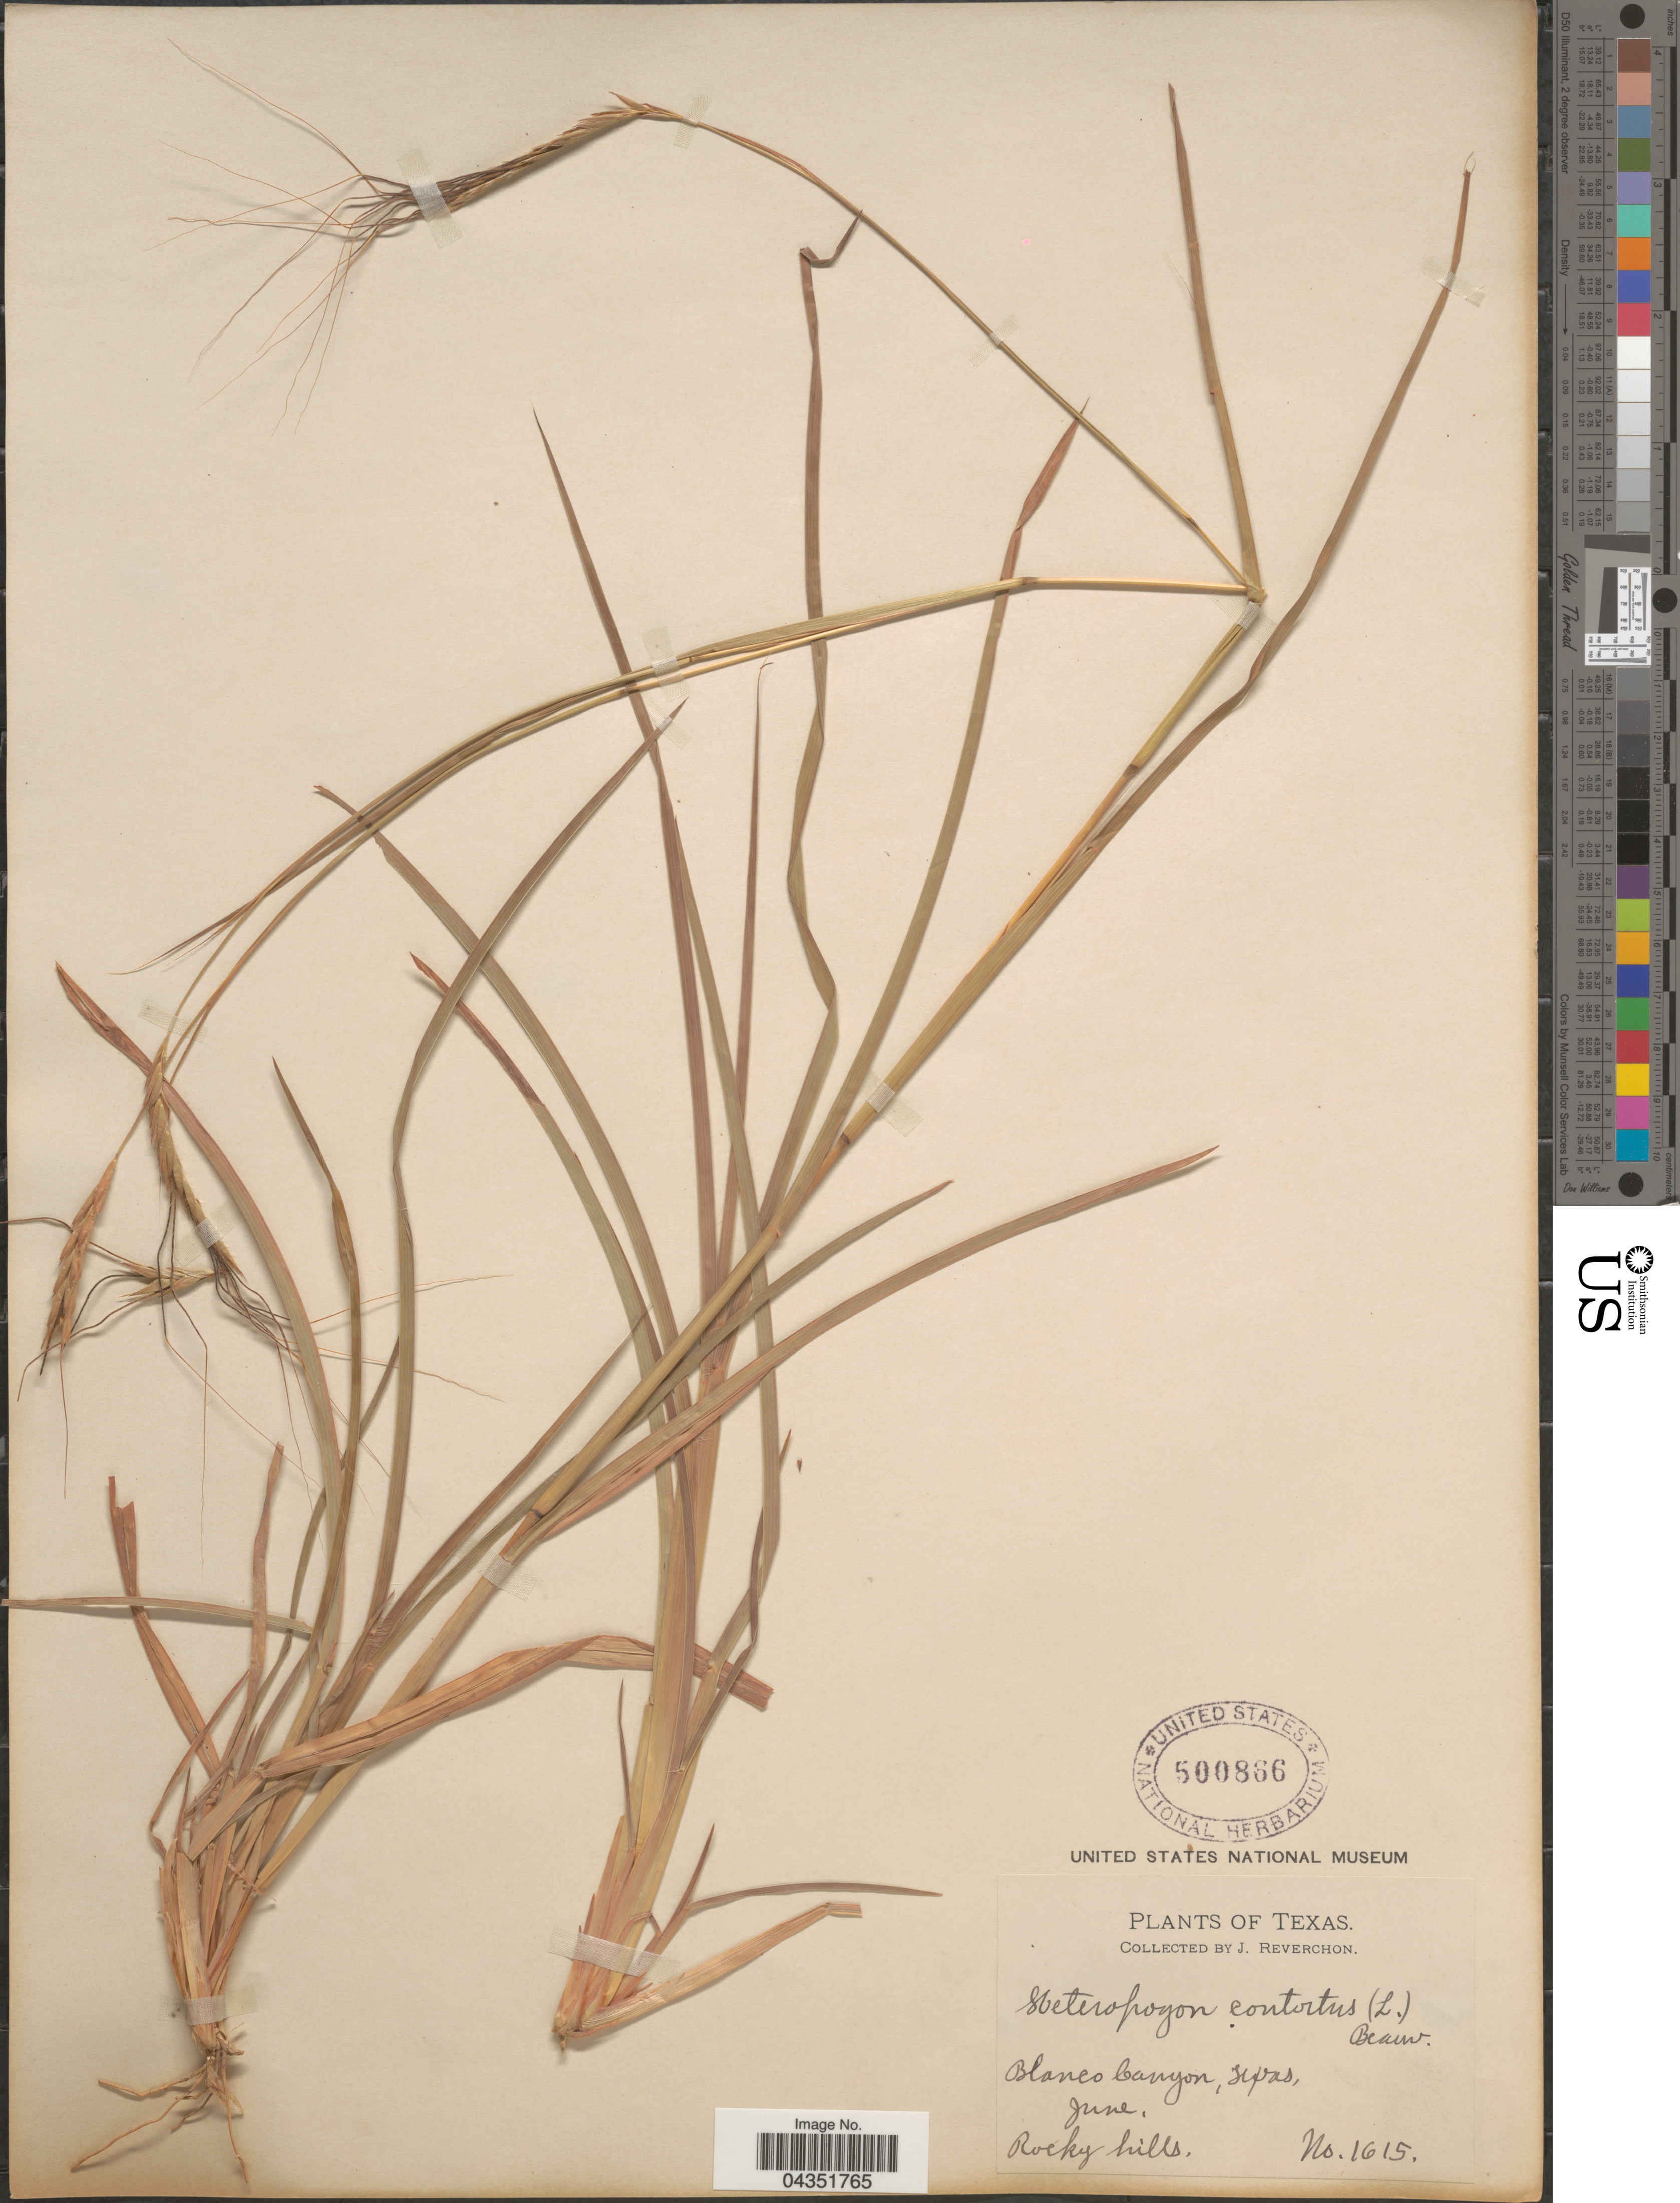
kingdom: Plantae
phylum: Tracheophyta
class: Liliopsida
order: Poales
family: Poaceae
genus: Heteropogon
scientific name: Heteropogon contortus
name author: (L.) P. Beauv. ex Roem. & Schult.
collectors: J. Reverchon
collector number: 1615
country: United States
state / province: Texas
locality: Blanco Canyon, Texas.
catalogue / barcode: US 500866